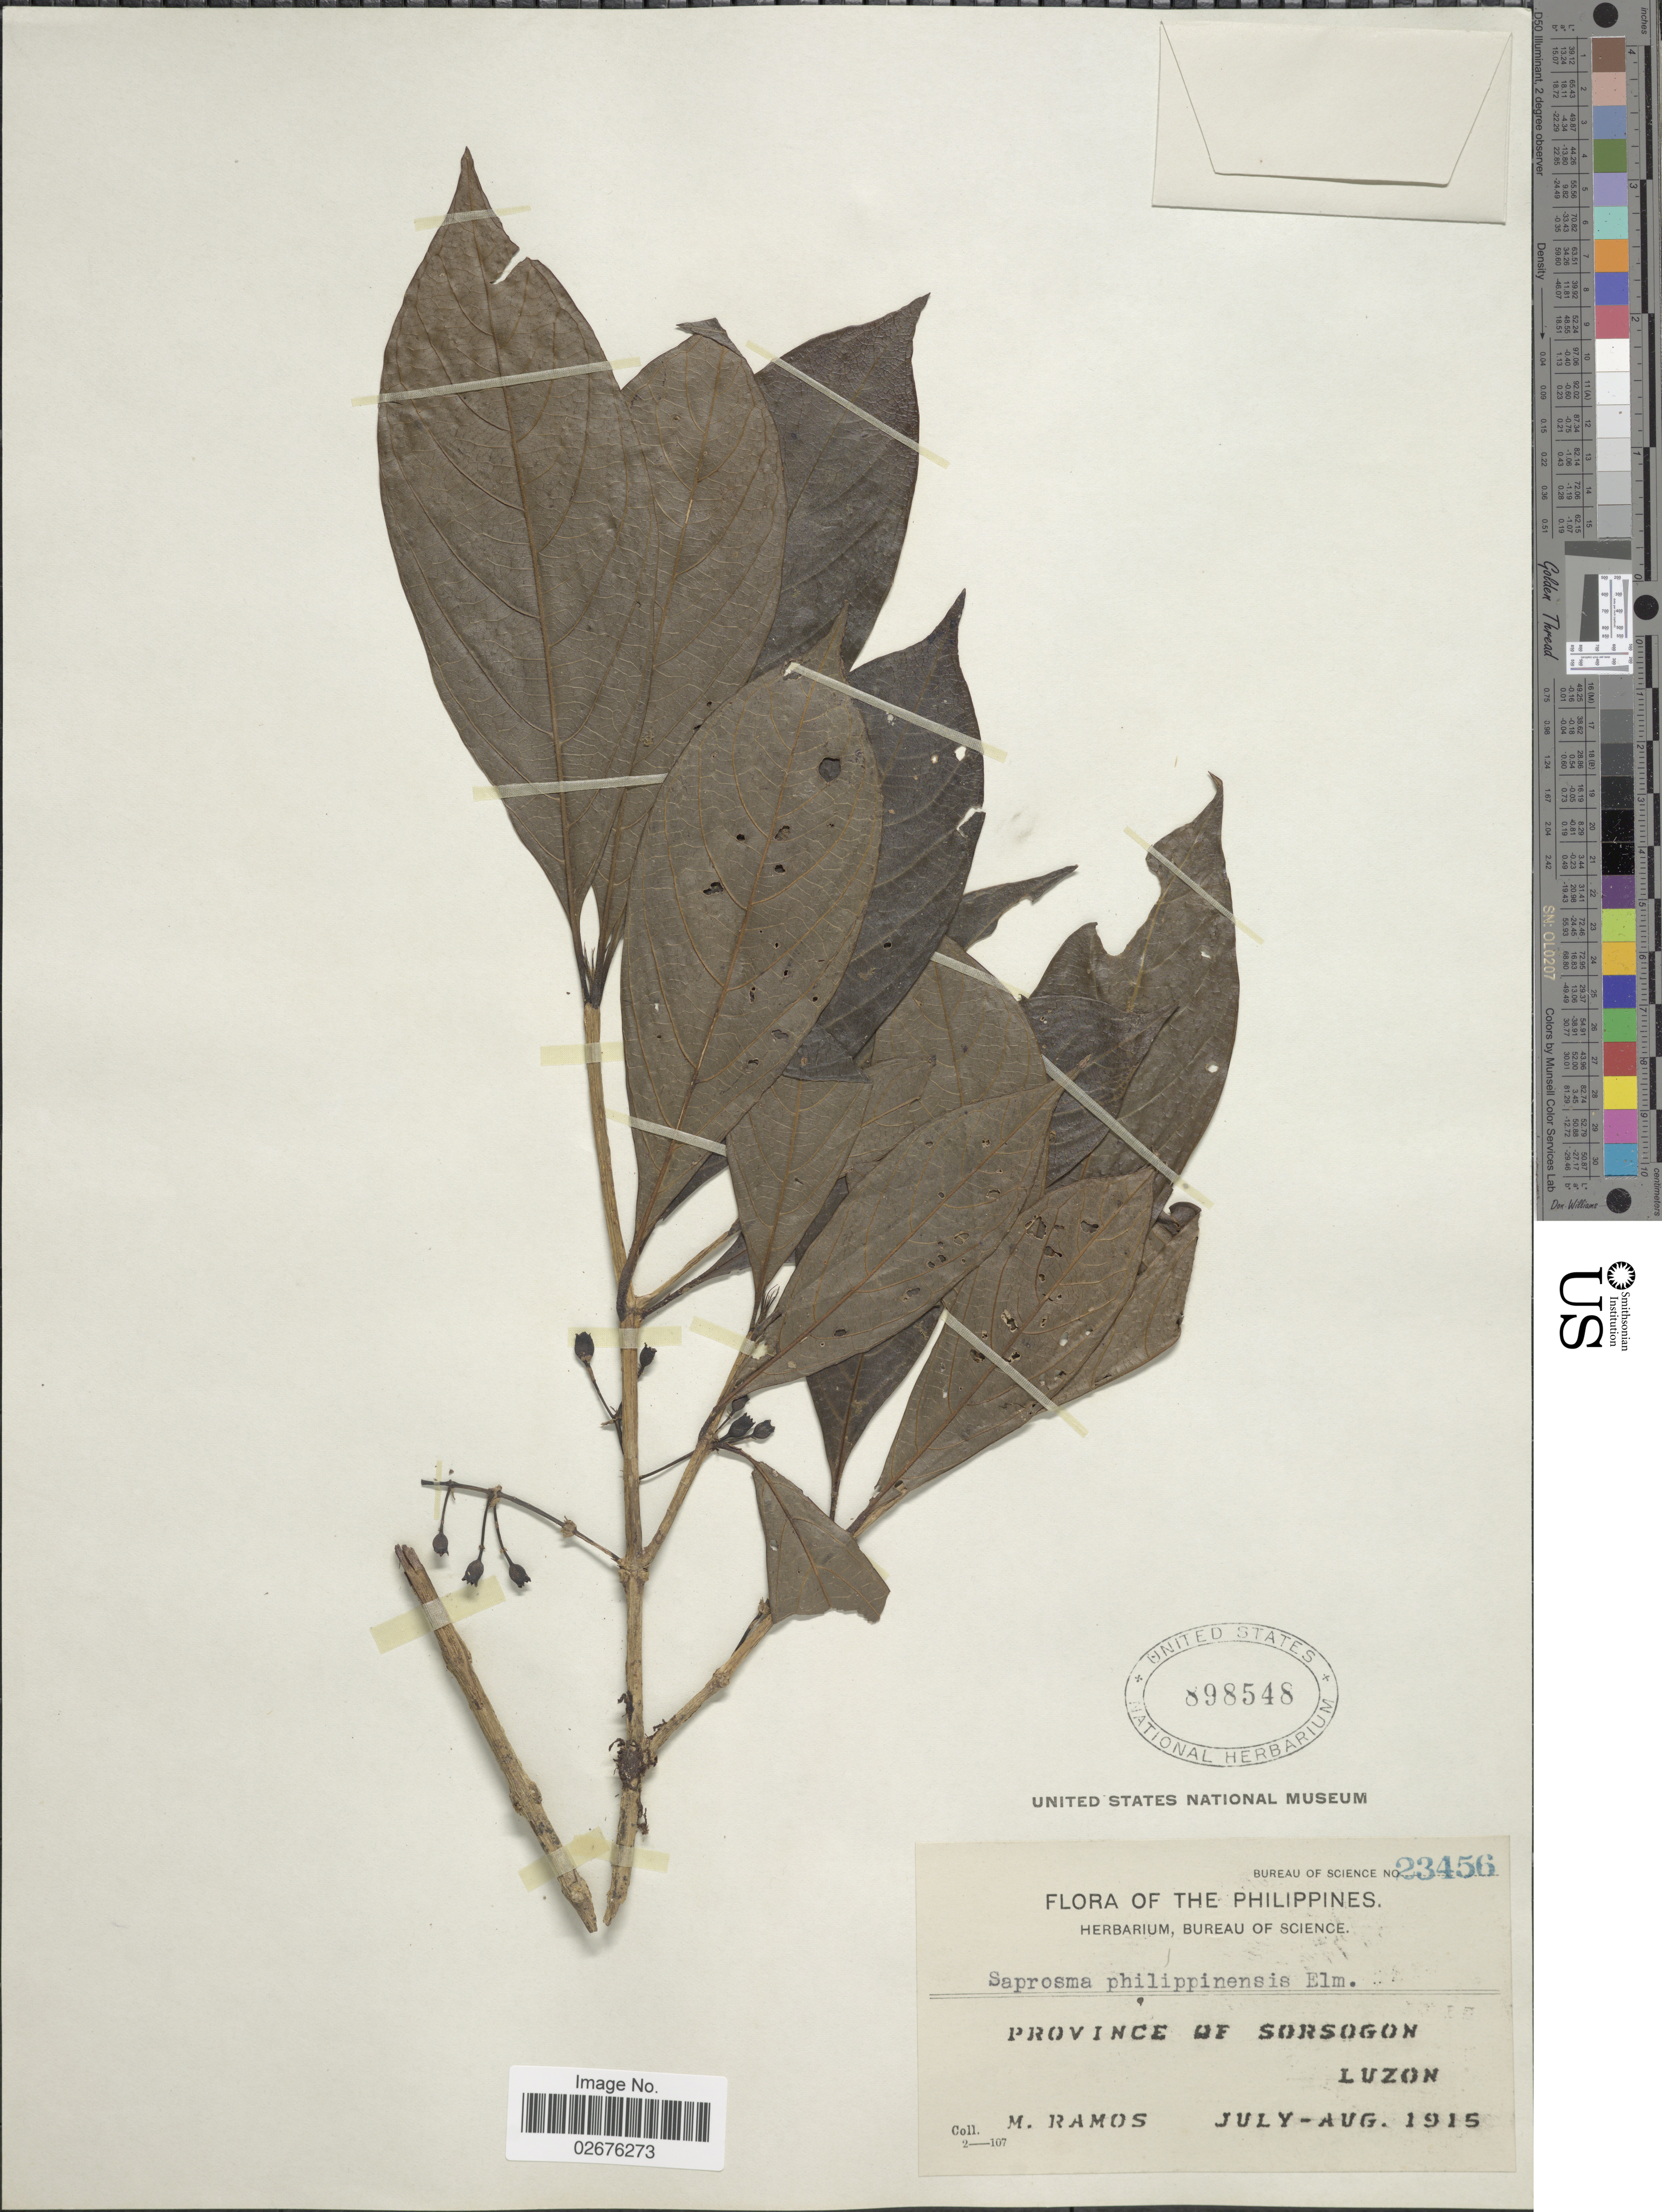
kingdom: Plantae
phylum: Tracheophyta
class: Magnoliopsida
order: Gentianales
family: Rubiaceae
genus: Saprosma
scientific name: Saprosma philippinense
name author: Elmer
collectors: M. Ramos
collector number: Bureau of Science 23456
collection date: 1915-07/1915-08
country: Philippines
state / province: Bicol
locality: Province of Sorsogon, Luzon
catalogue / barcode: US 898548